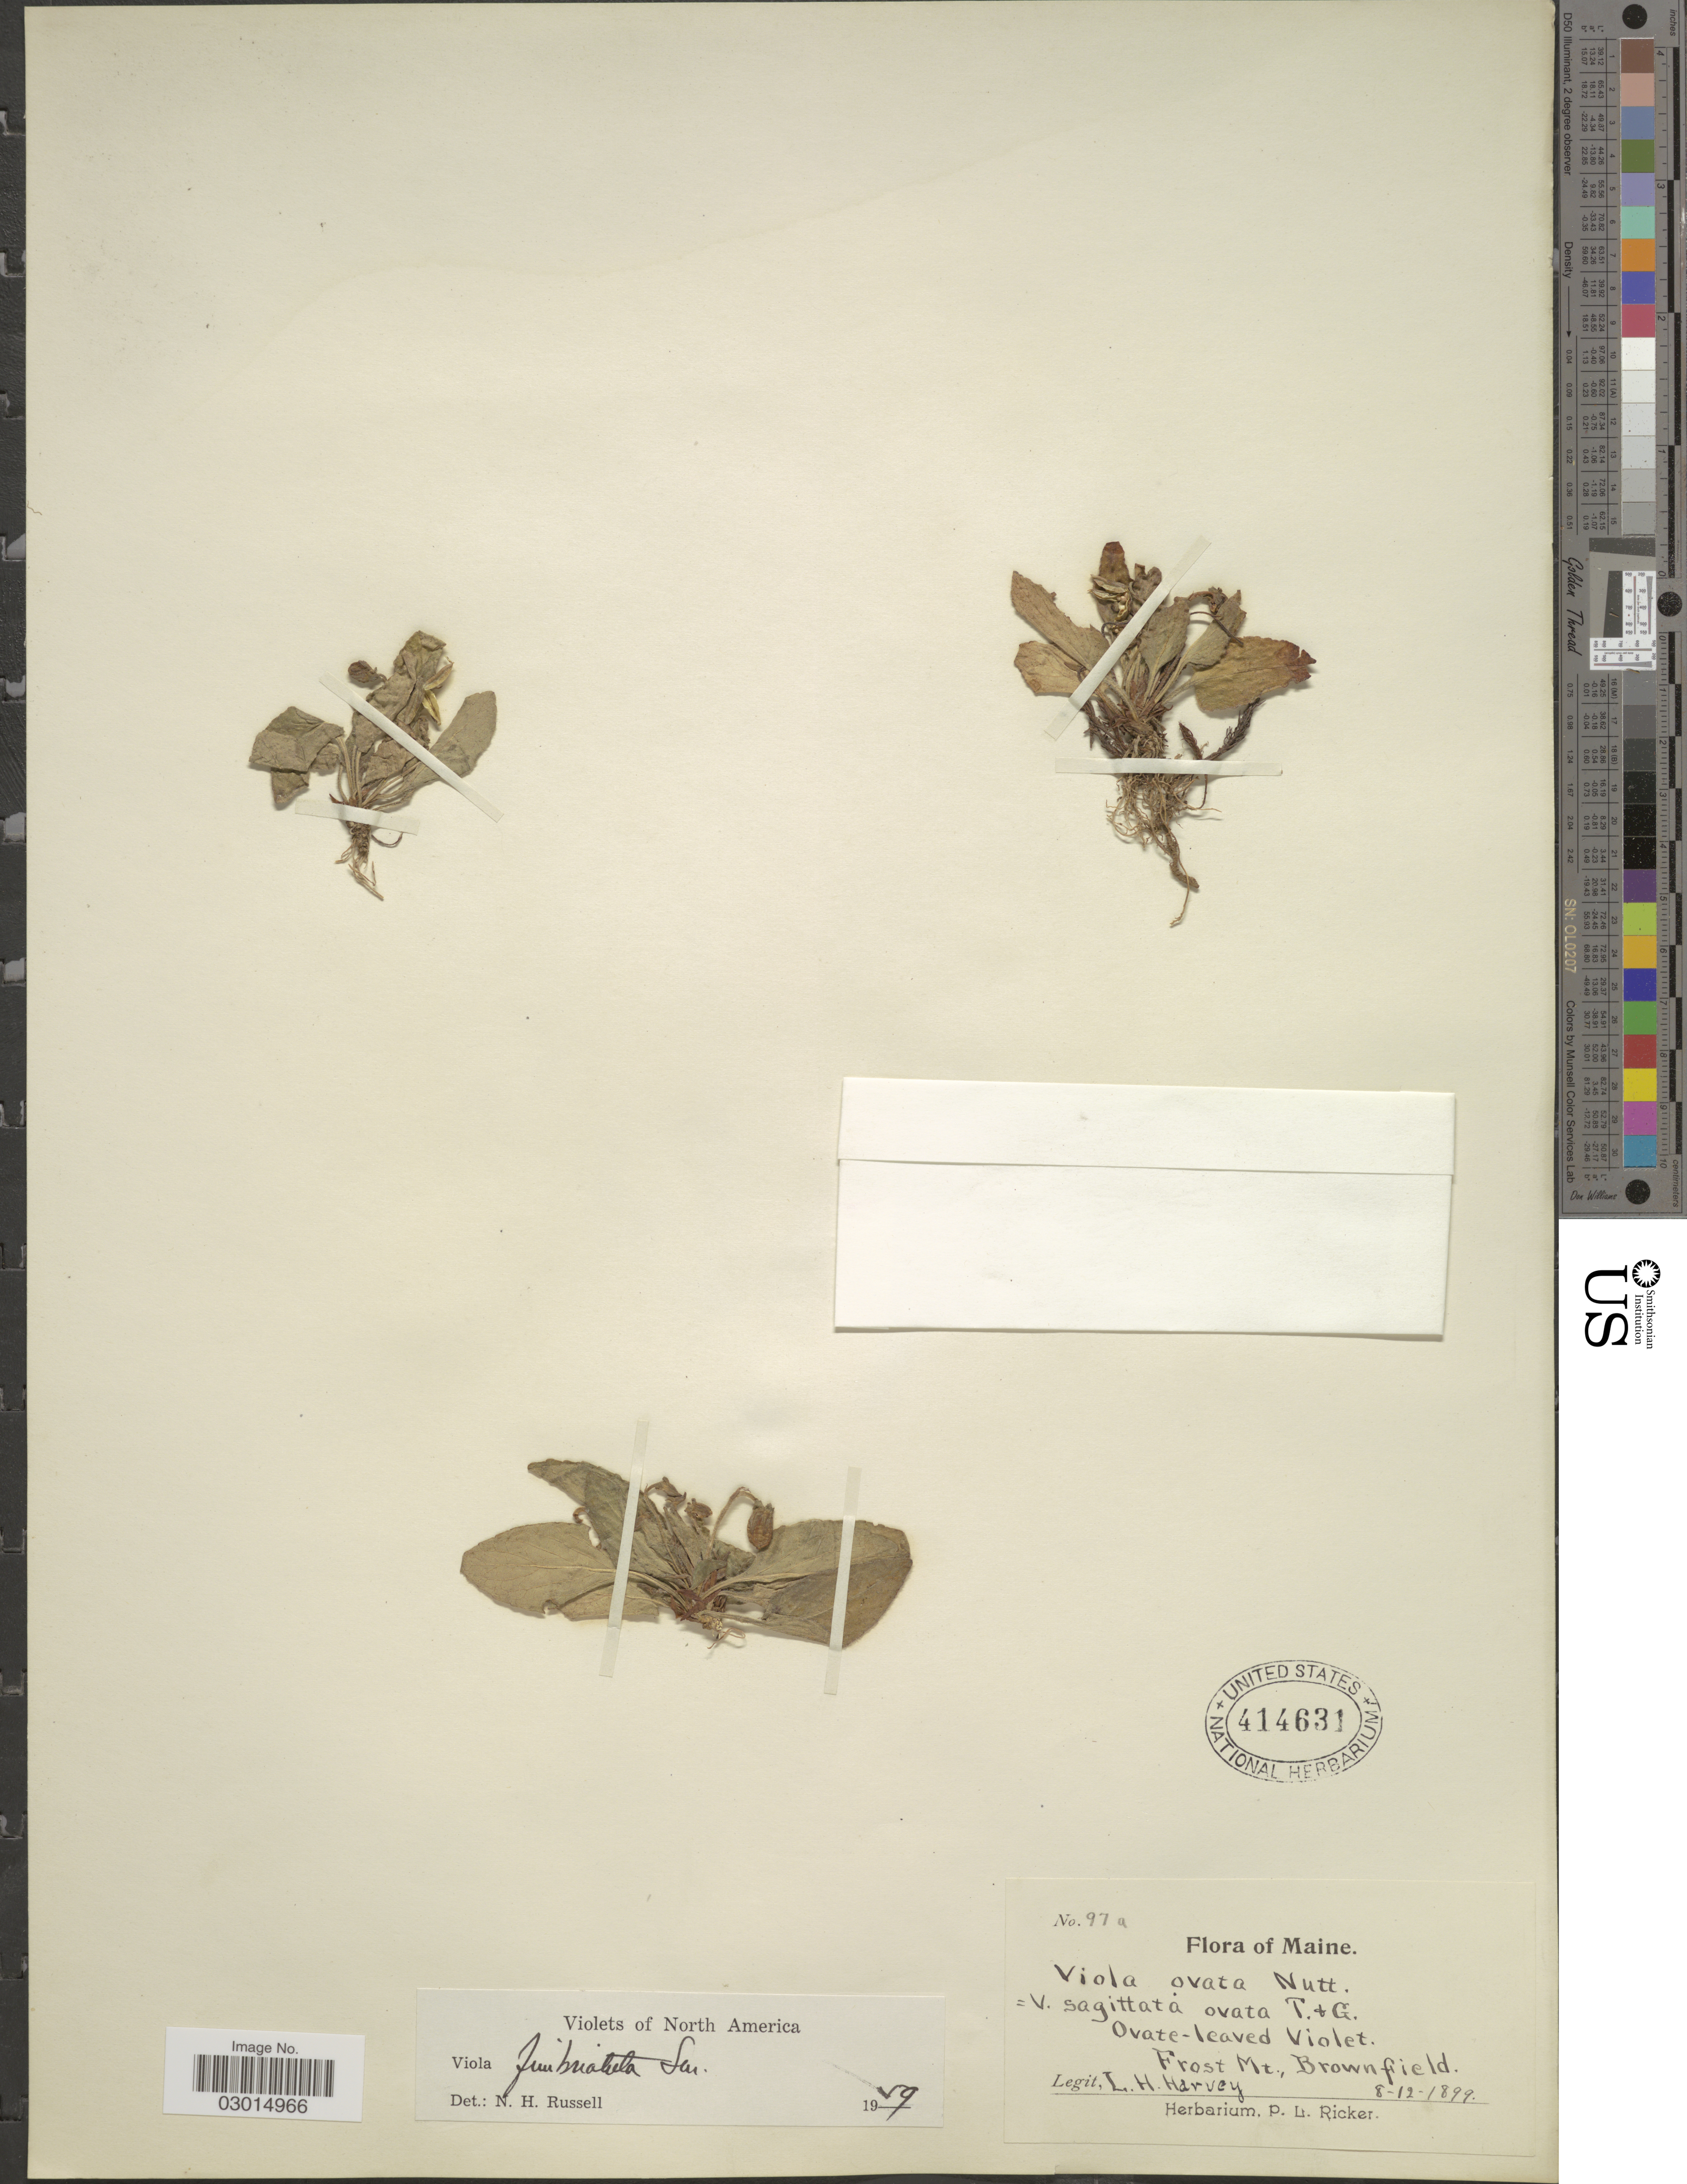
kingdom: Plantae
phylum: Tracheophyta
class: Magnoliopsida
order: Malpighiales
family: Violaceae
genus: Viola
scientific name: Viola fimbriatula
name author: Small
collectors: L. H. Harvey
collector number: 97a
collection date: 1899-08-12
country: United States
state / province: Maine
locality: Frost Mt., Brownfield.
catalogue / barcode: US 414631